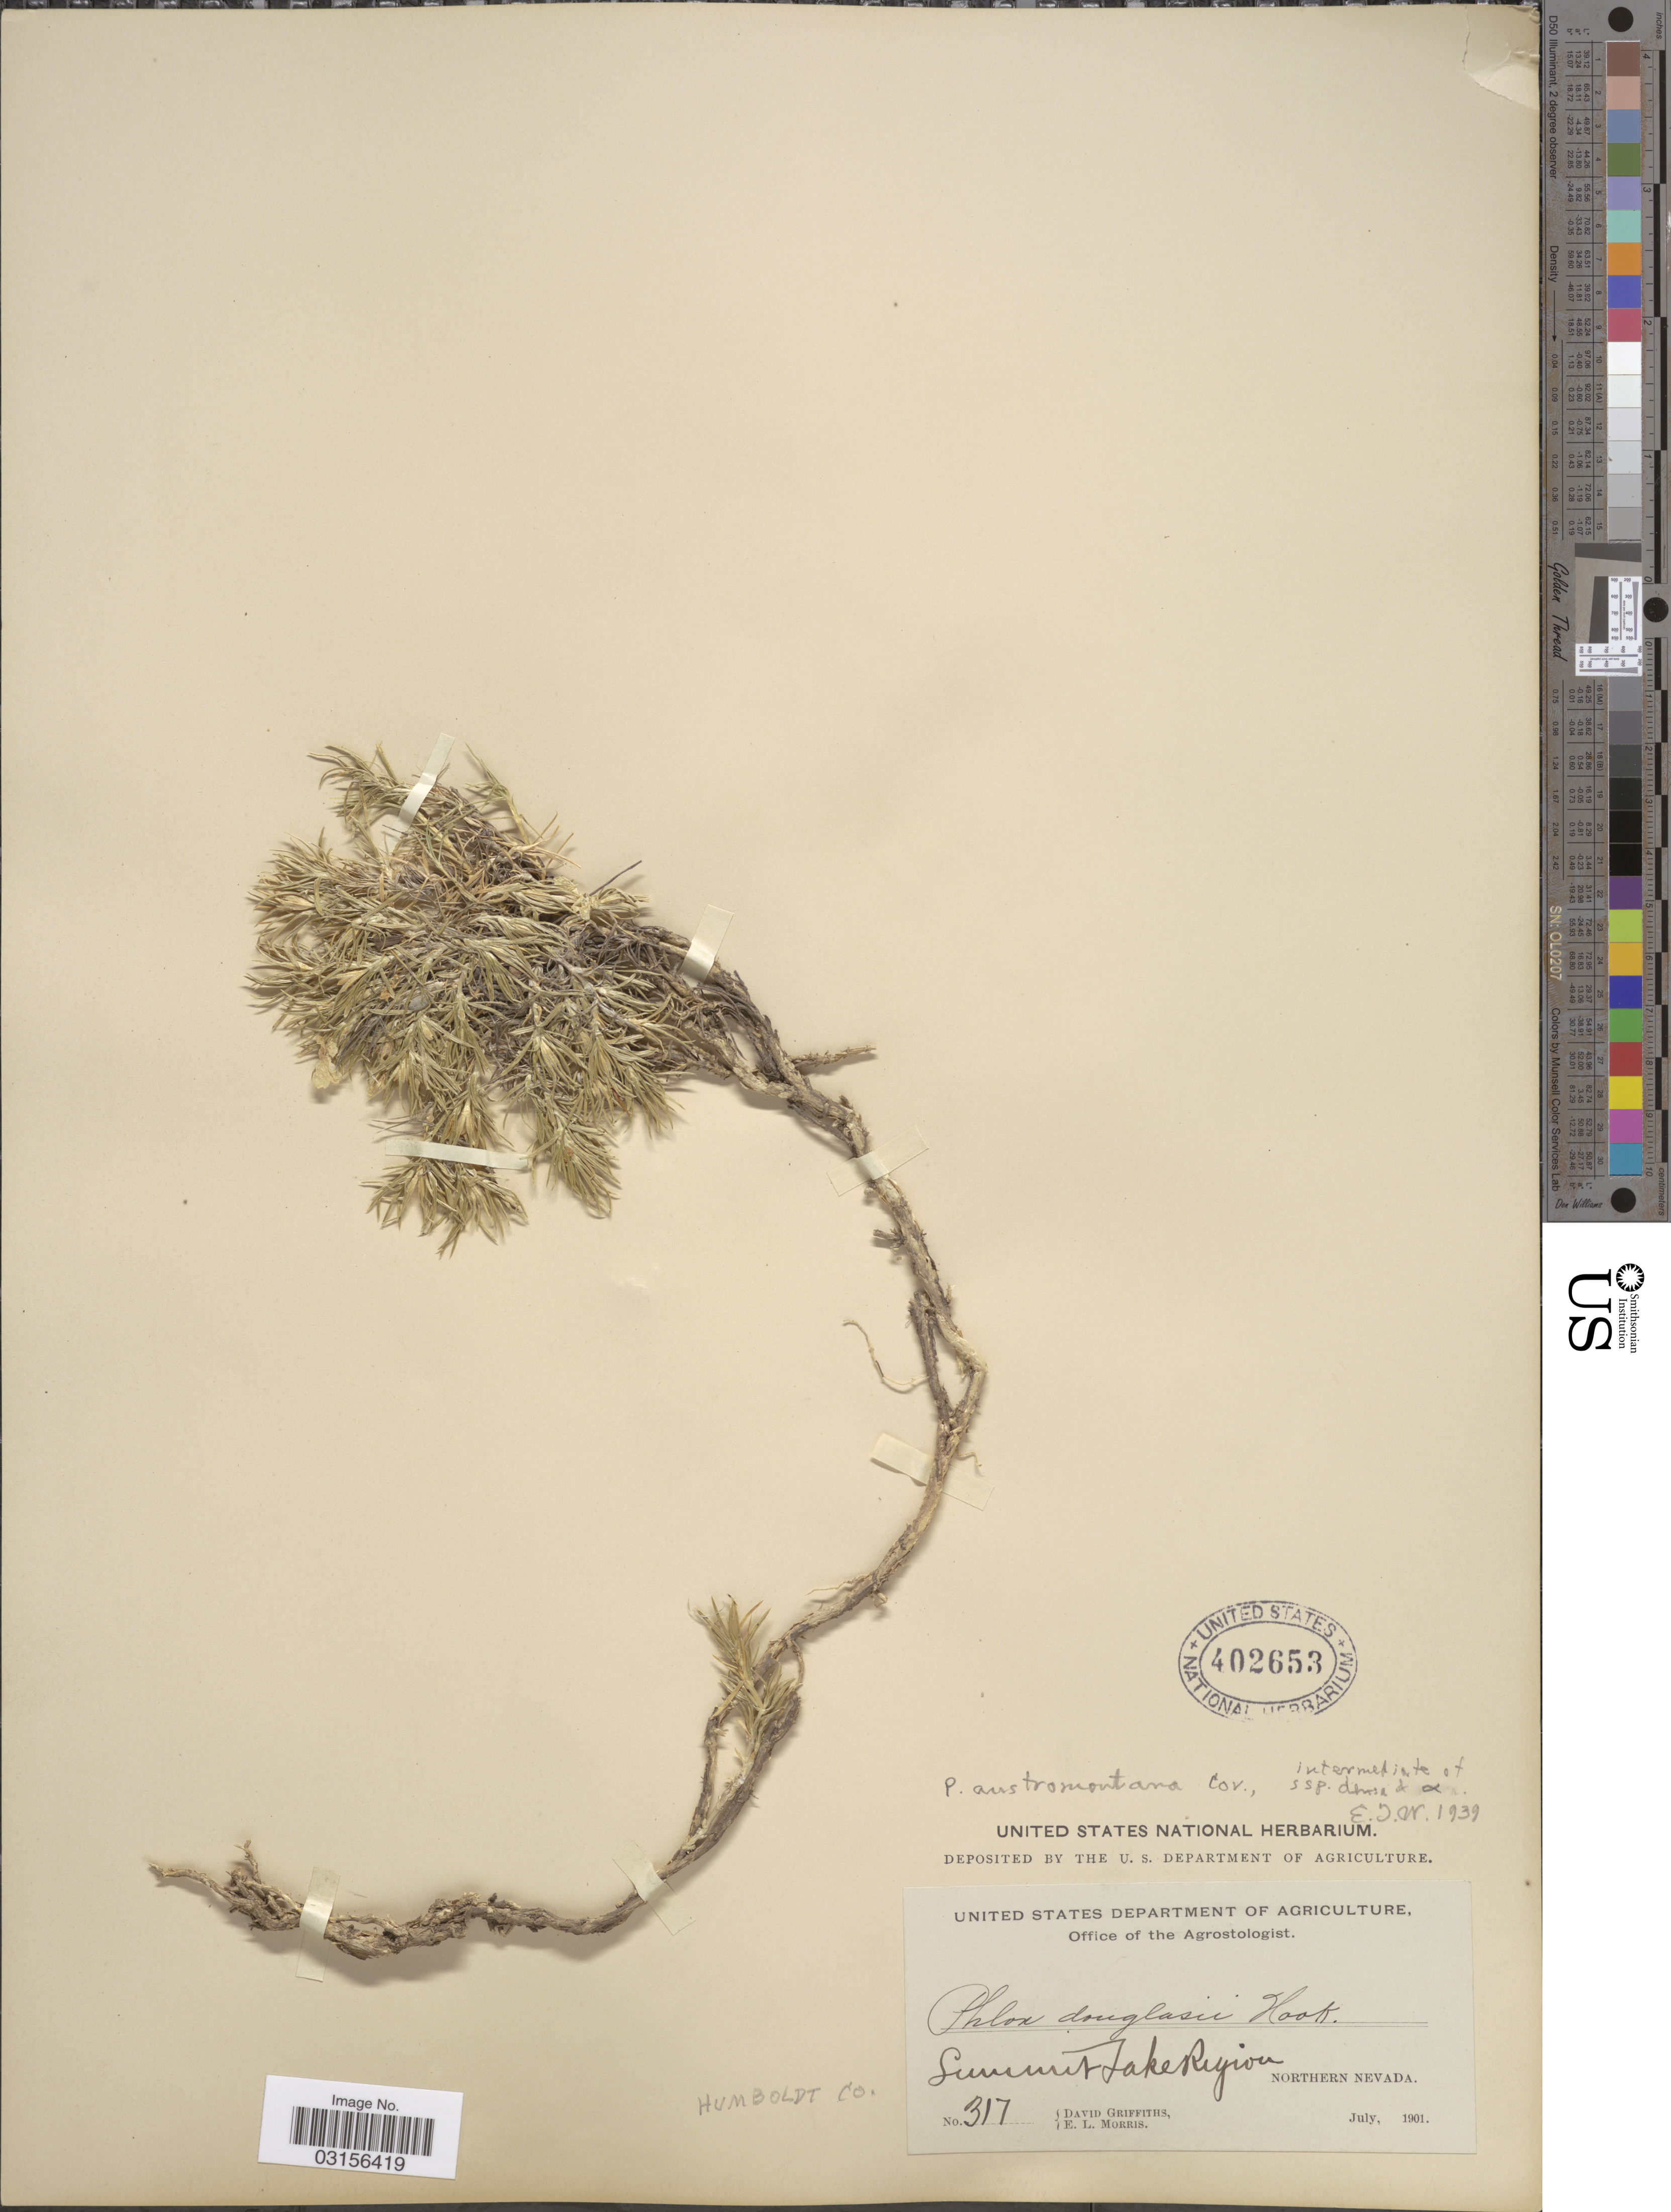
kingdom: Plantae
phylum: Tracheophyta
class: Magnoliopsida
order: Ericales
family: Polemoniaceae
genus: Phlox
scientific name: Phlox diffusa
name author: Benth.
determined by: Mayfield, M. H.; Ferguson, C. J.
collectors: D. Griffiths & E. Morris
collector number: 317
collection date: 1901-07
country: United States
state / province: Nevada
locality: Summit Lake Region. Northern Nevada. Humboldt Co.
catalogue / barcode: US 402653